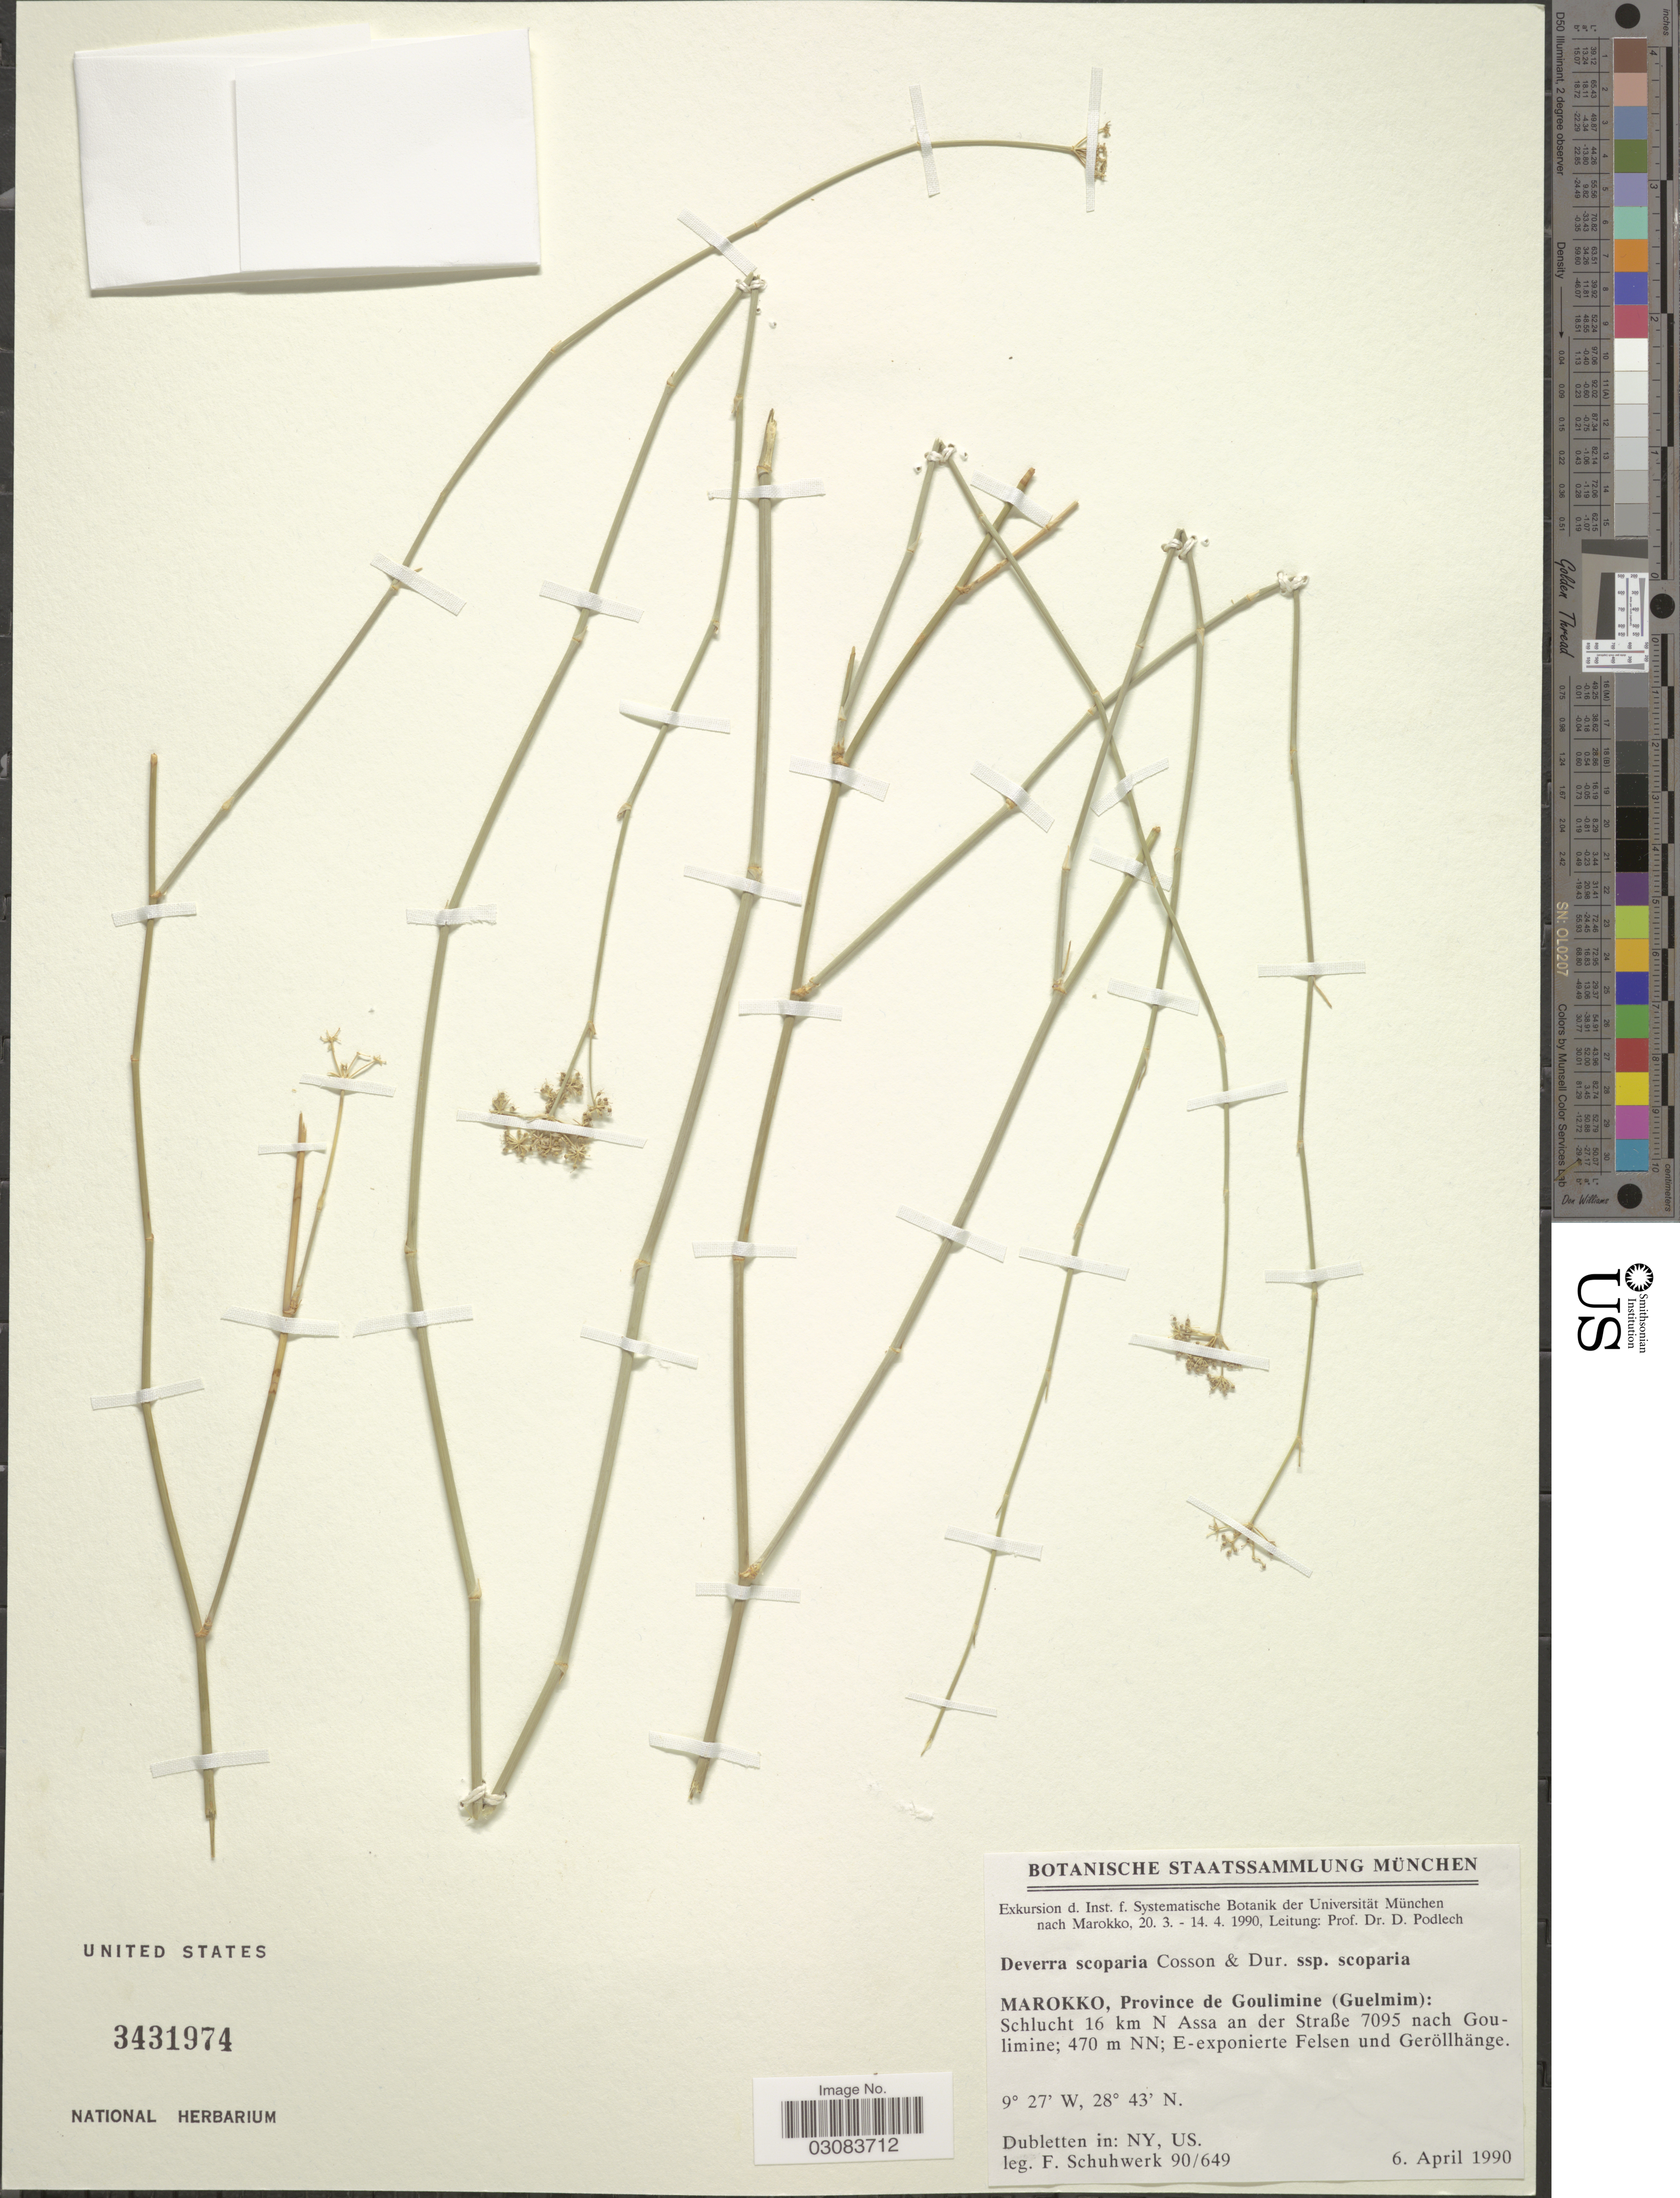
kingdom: Plantae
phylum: Tracheophyta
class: Magnoliopsida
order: Apiales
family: Apiaceae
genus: Deverra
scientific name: Deverra scoparia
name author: Coss. & Durieu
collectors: Schuhwerk, F.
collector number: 90/649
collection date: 1990-04-06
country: Morocco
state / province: Guelmim-Es Smara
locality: Marokko, Province de Goulimine (Guelmim). Schlucht 16 km N Assa an der Straße 7095 nach Goulimine; 470 m NN; E-exponierte Felsen und Geröllhänge.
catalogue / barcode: US 3431974